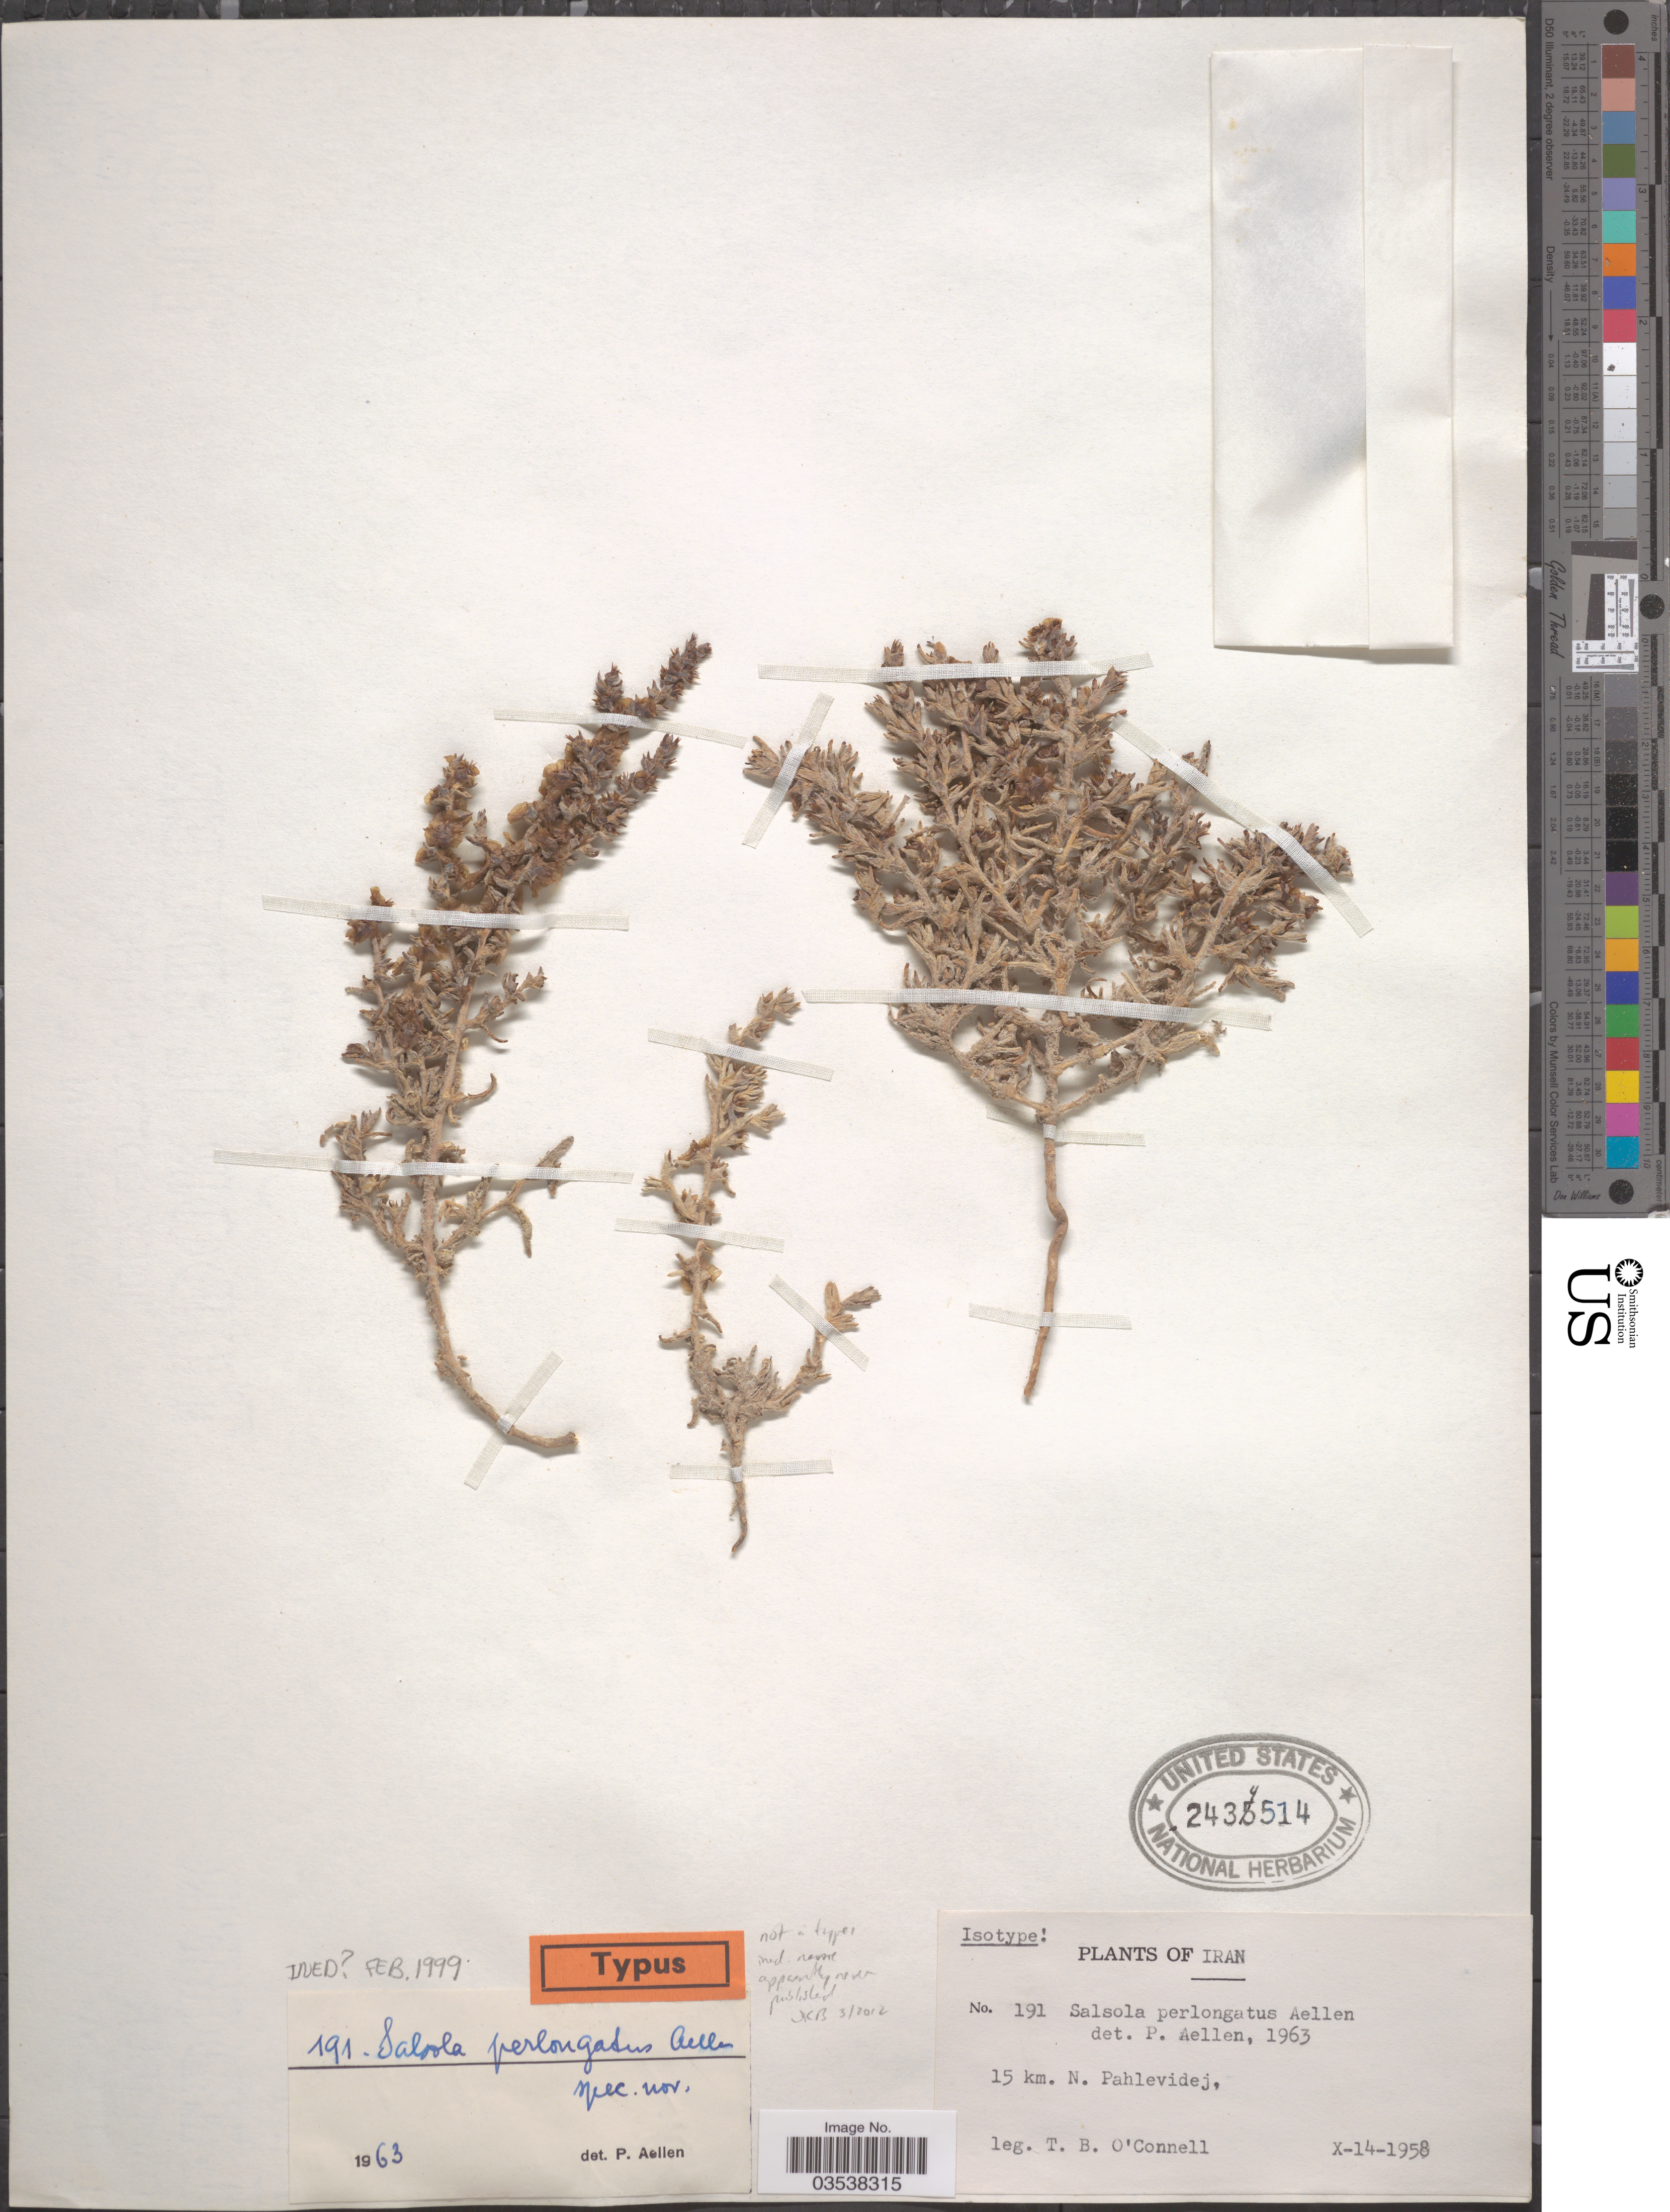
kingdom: Plantae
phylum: Tracheophyta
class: Magnoliopsida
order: Caryophyllales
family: Amaranthaceae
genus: Salsola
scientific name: Salsola sp.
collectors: T. O'connell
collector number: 191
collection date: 1958-10-14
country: Iran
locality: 15 km. N. Pahlevidej.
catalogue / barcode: US 2434514